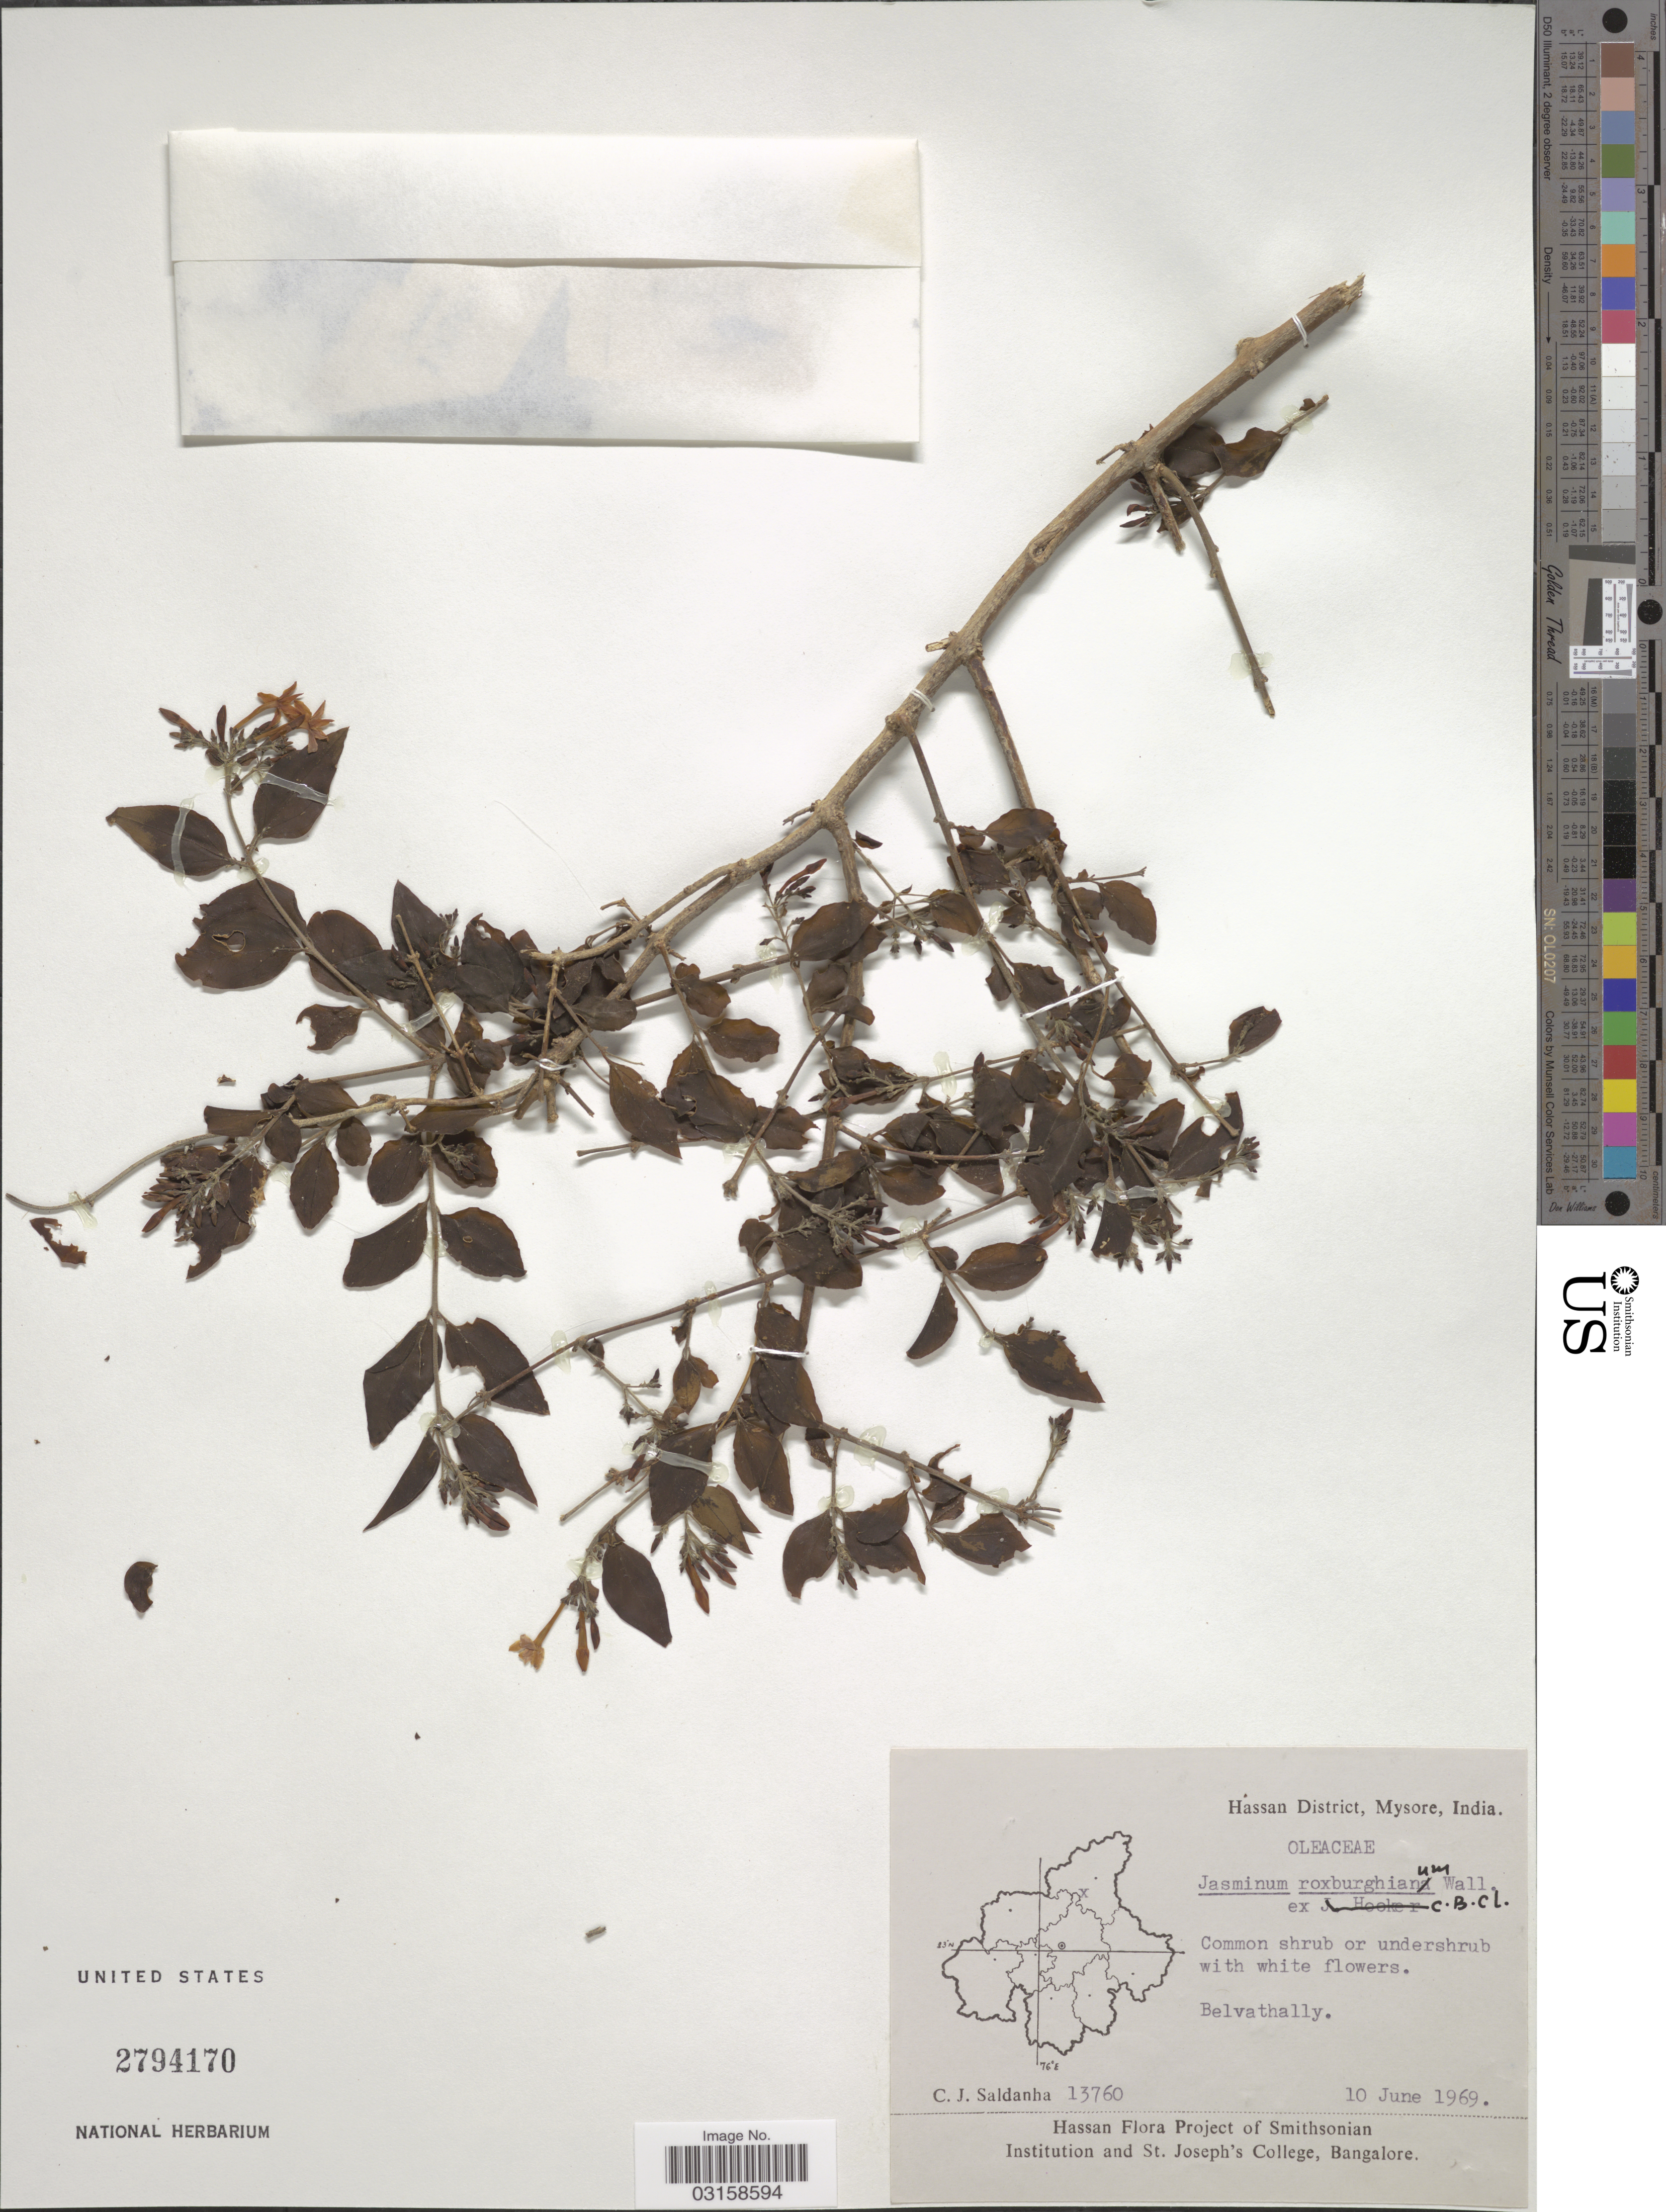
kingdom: Plantae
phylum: Tracheophyta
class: Magnoliopsida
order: Lamiales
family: Oleaceae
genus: Jasminum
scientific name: Jasminum roxburghianum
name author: (C.B. Clarke) Wall.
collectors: C. J. Saldanha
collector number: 13760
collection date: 1969-06-10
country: India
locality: Hassan District, Mysore. Belvathally.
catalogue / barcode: US 2794170